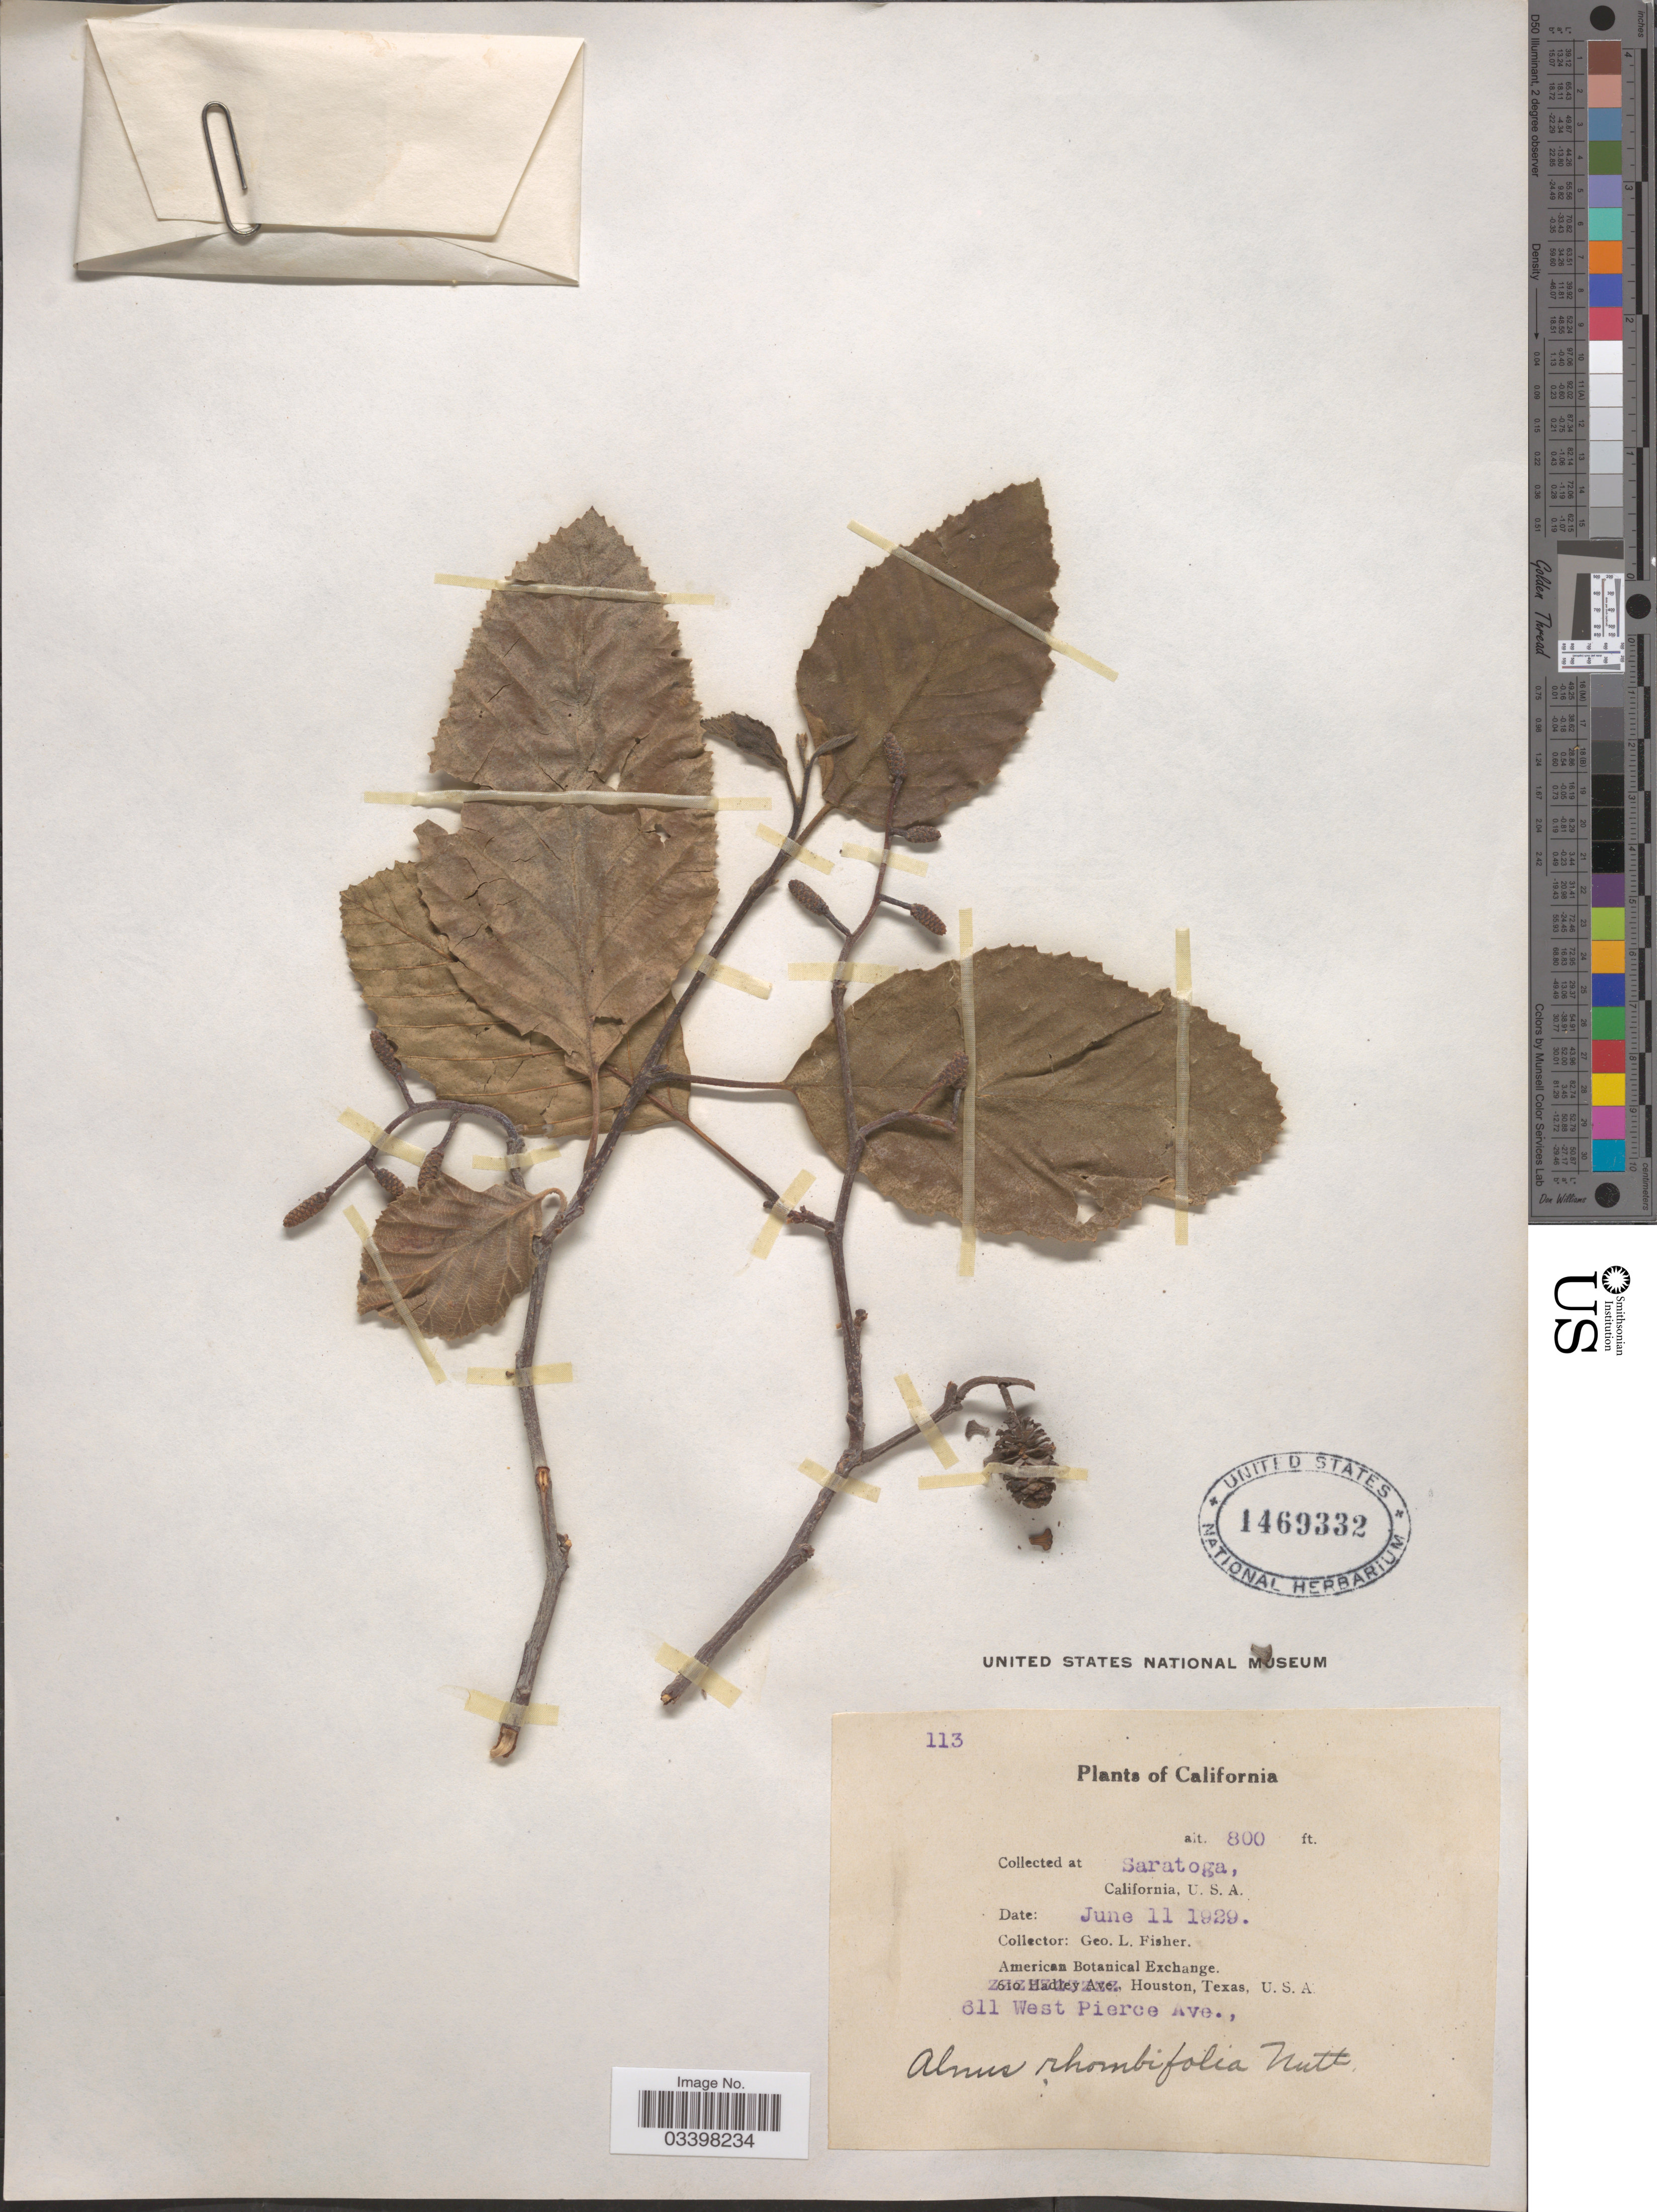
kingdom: Plantae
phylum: Tracheophyta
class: Magnoliopsida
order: Fagales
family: Betulaceae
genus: Alnus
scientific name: Alnus rhombifolia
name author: Nutt.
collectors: G. L. Fisher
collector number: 113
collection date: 1929-06-11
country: United States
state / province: California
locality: Saratoga.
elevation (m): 244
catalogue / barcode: US 1469332